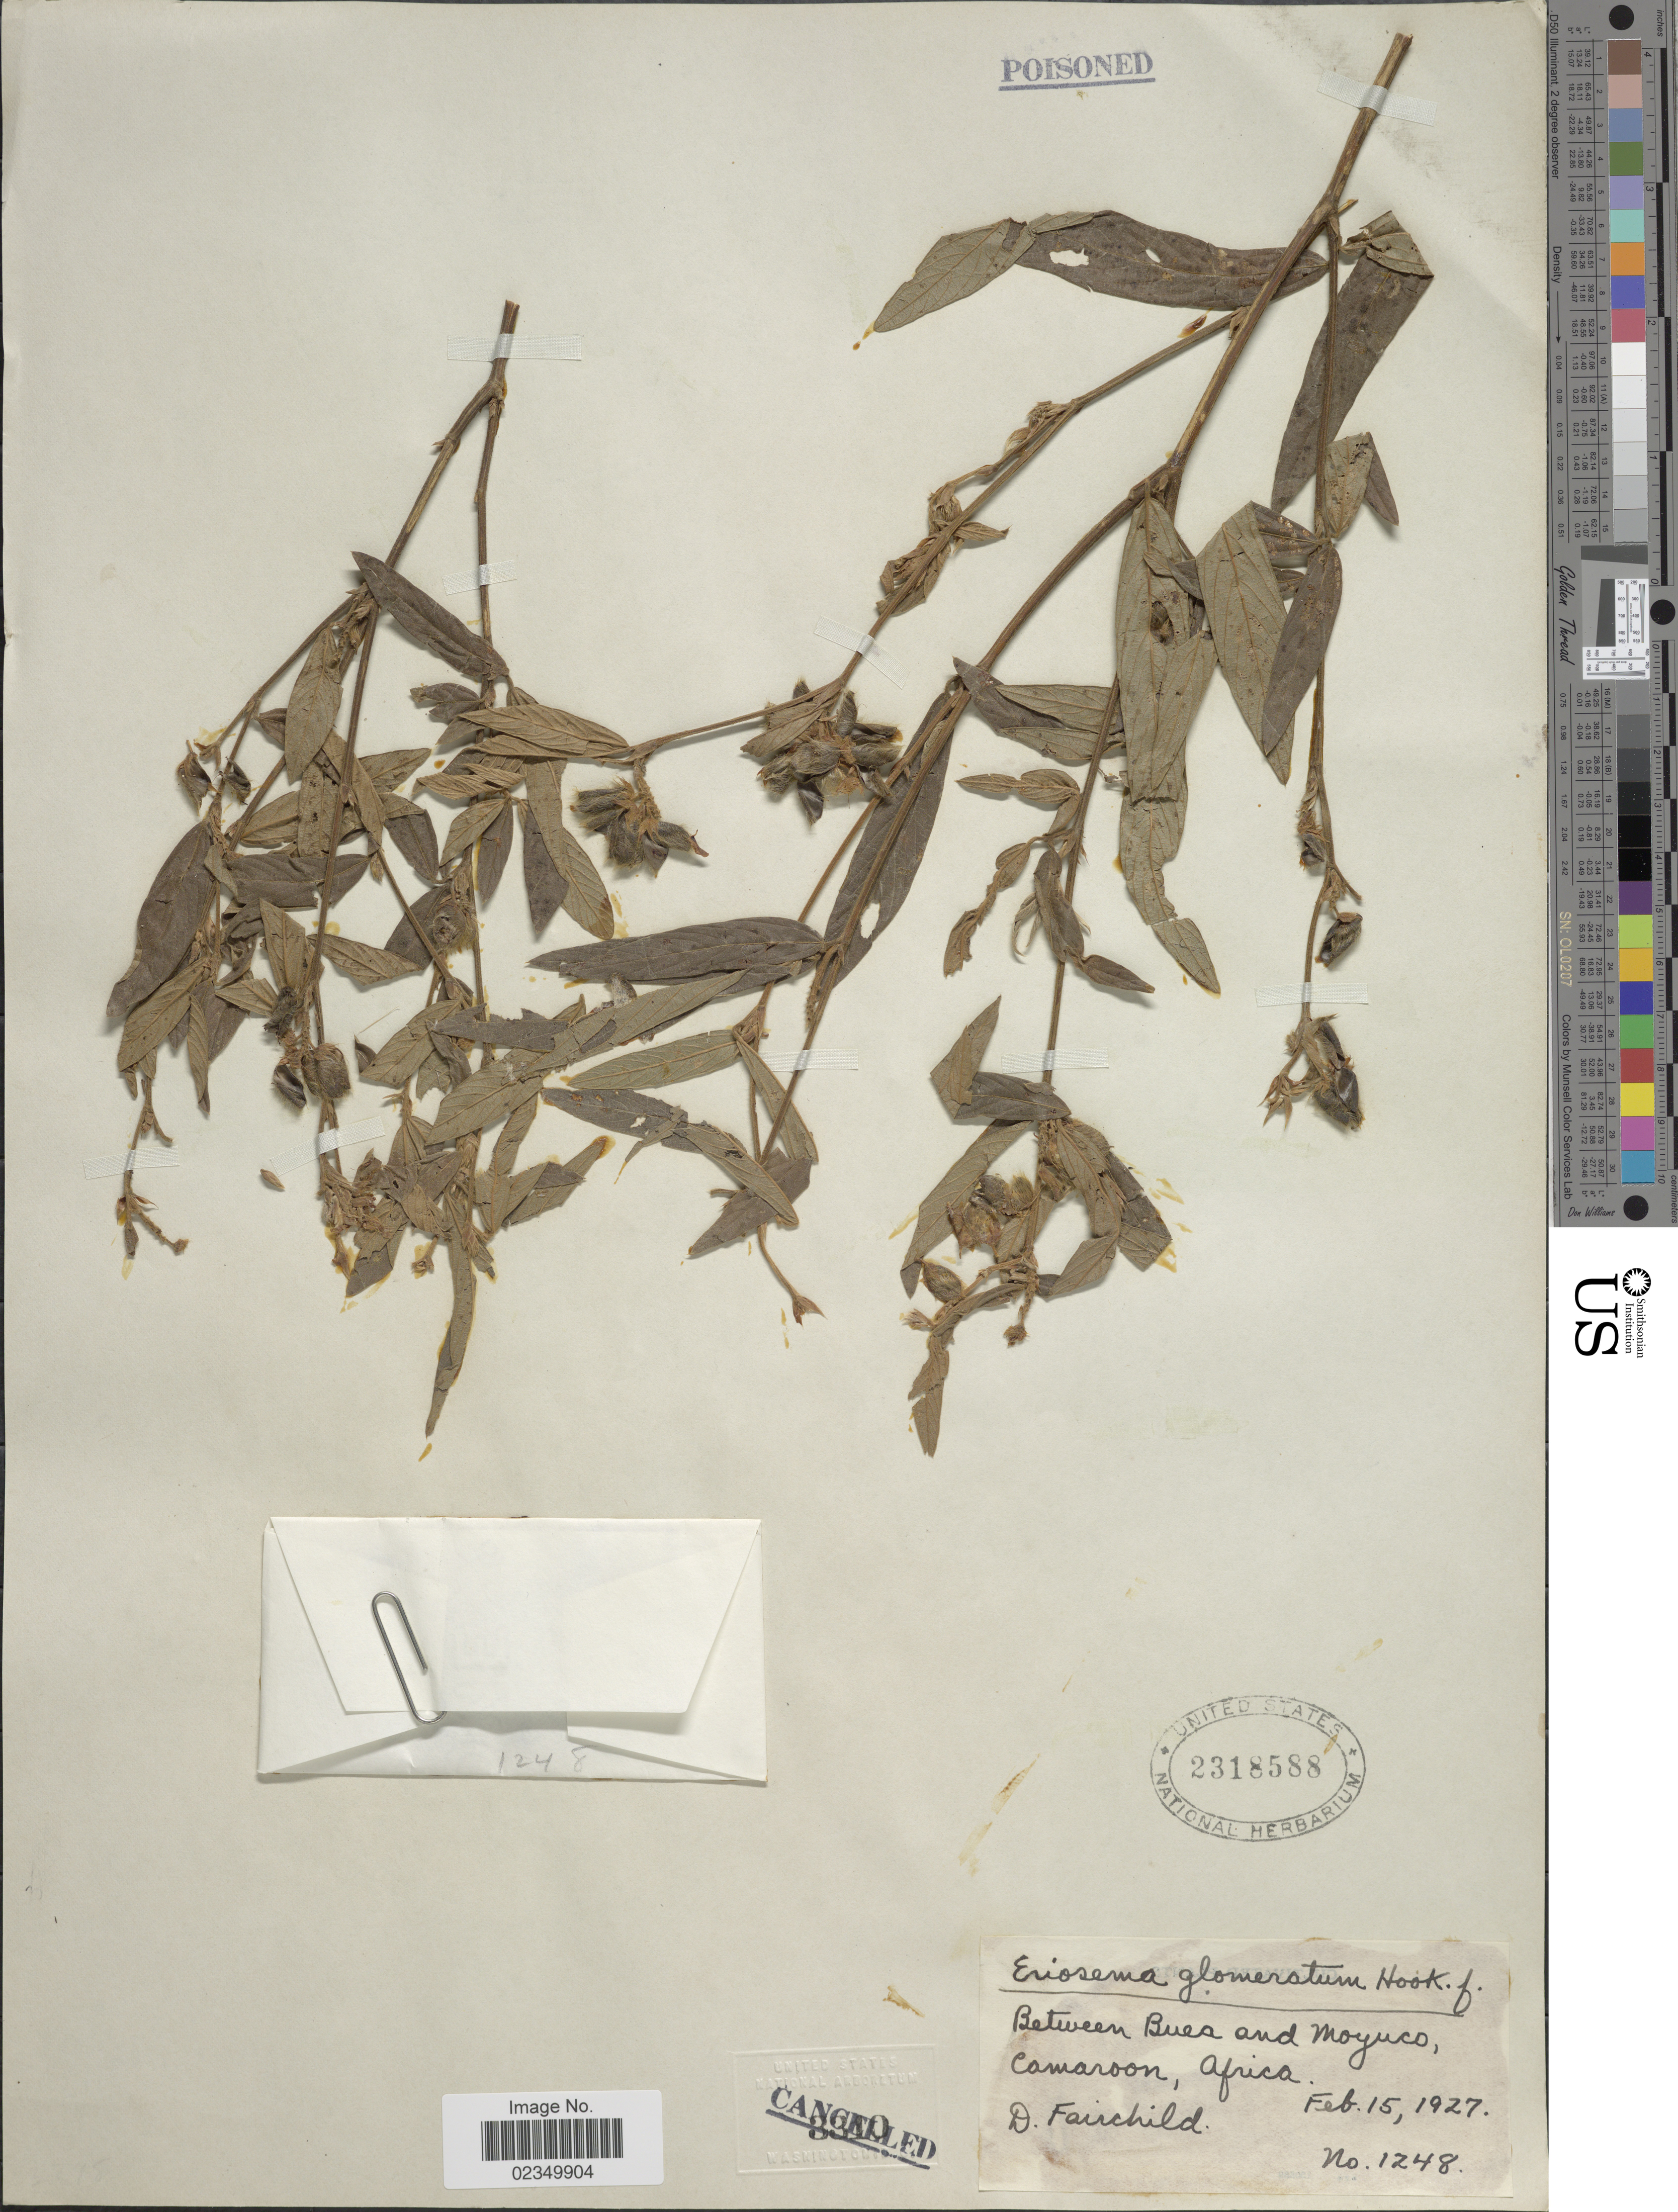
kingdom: Plantae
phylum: Tracheophyta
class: Magnoliopsida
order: Fabales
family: Fabaceae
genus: Eriosema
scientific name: Eriosema glomeratum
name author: (Guill. & Perr.) Hook. f.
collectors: D. Fairchild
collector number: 1248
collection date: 1927-02-15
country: Cameroon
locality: Between Buea and Moyuco, Camaroon, Africa.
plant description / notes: No precise locality correction needed.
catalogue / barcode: US 2318588